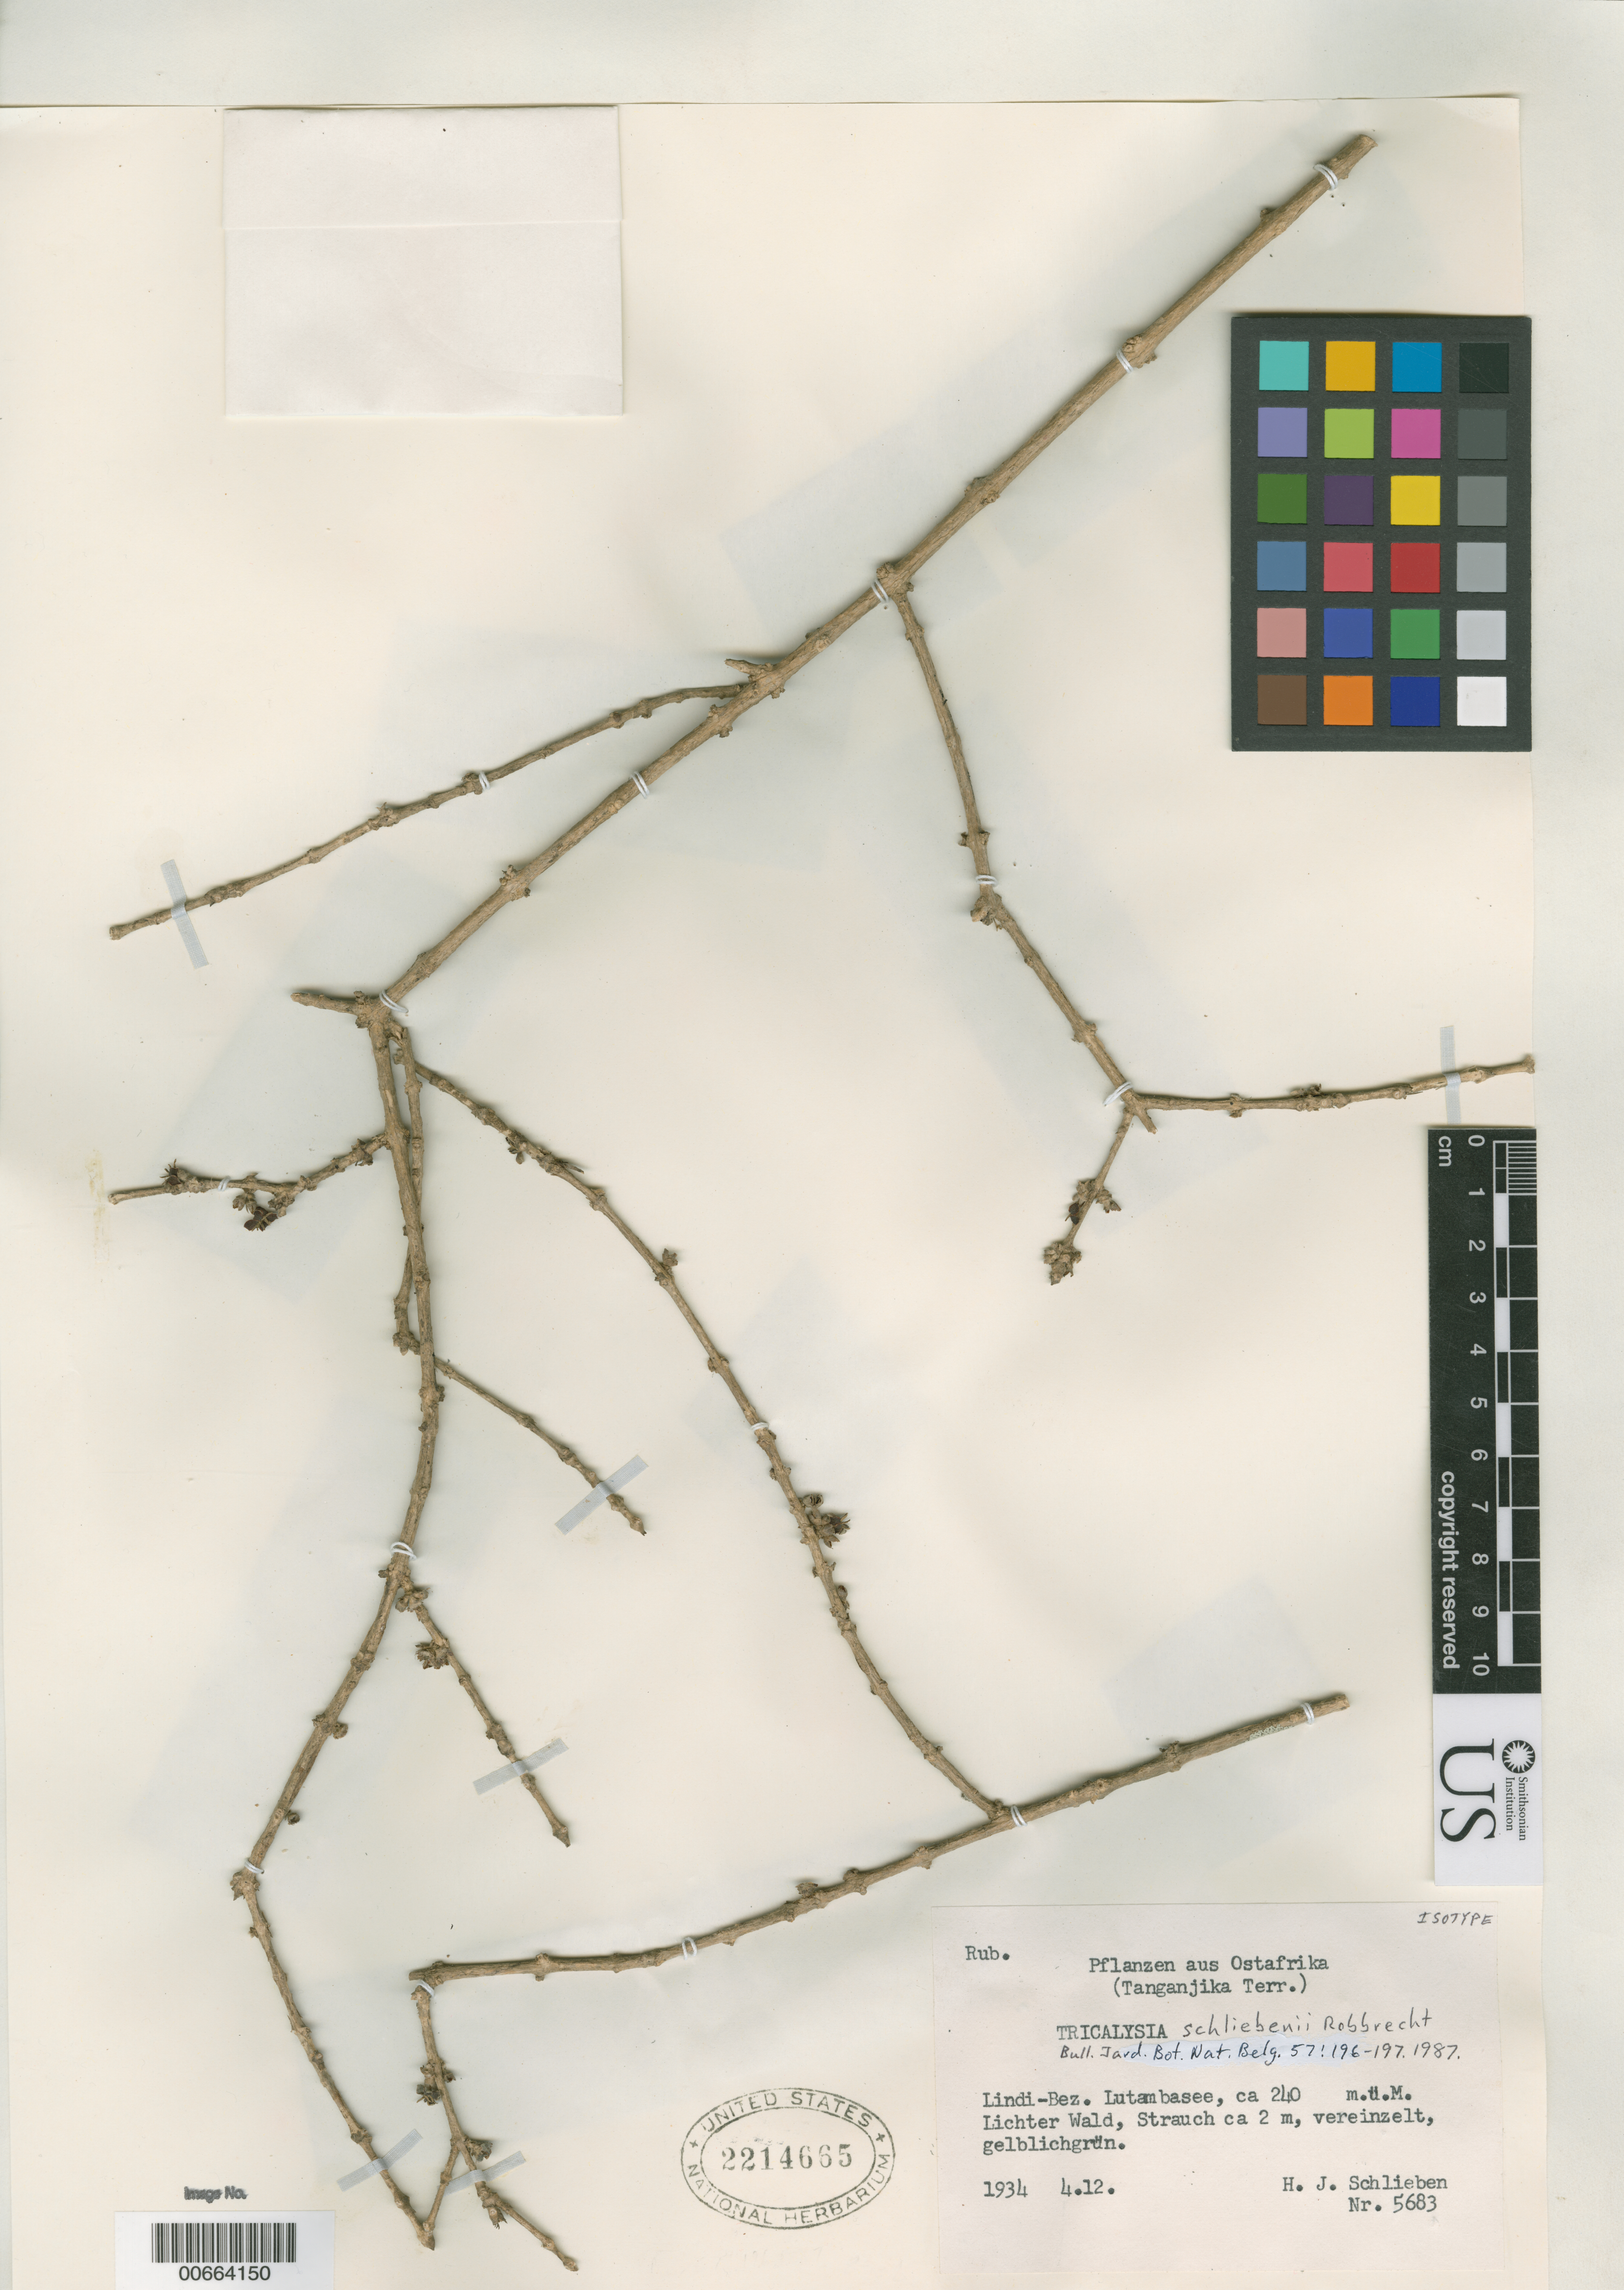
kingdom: Plantae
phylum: Tracheophyta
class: Magnoliopsida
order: Gentianales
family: Rubiaceae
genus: Tricalysia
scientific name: Tricalysia schliebenii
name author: Robbr.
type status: Isotype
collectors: H. J. Schlieben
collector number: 5683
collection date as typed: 04 Dec 1934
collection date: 1934-12-04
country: Tanzania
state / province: Lindi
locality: Lindi-Bez. Lutambasee, ca. 240 m.u.M. Lichter Wald.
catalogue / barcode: US 2214665